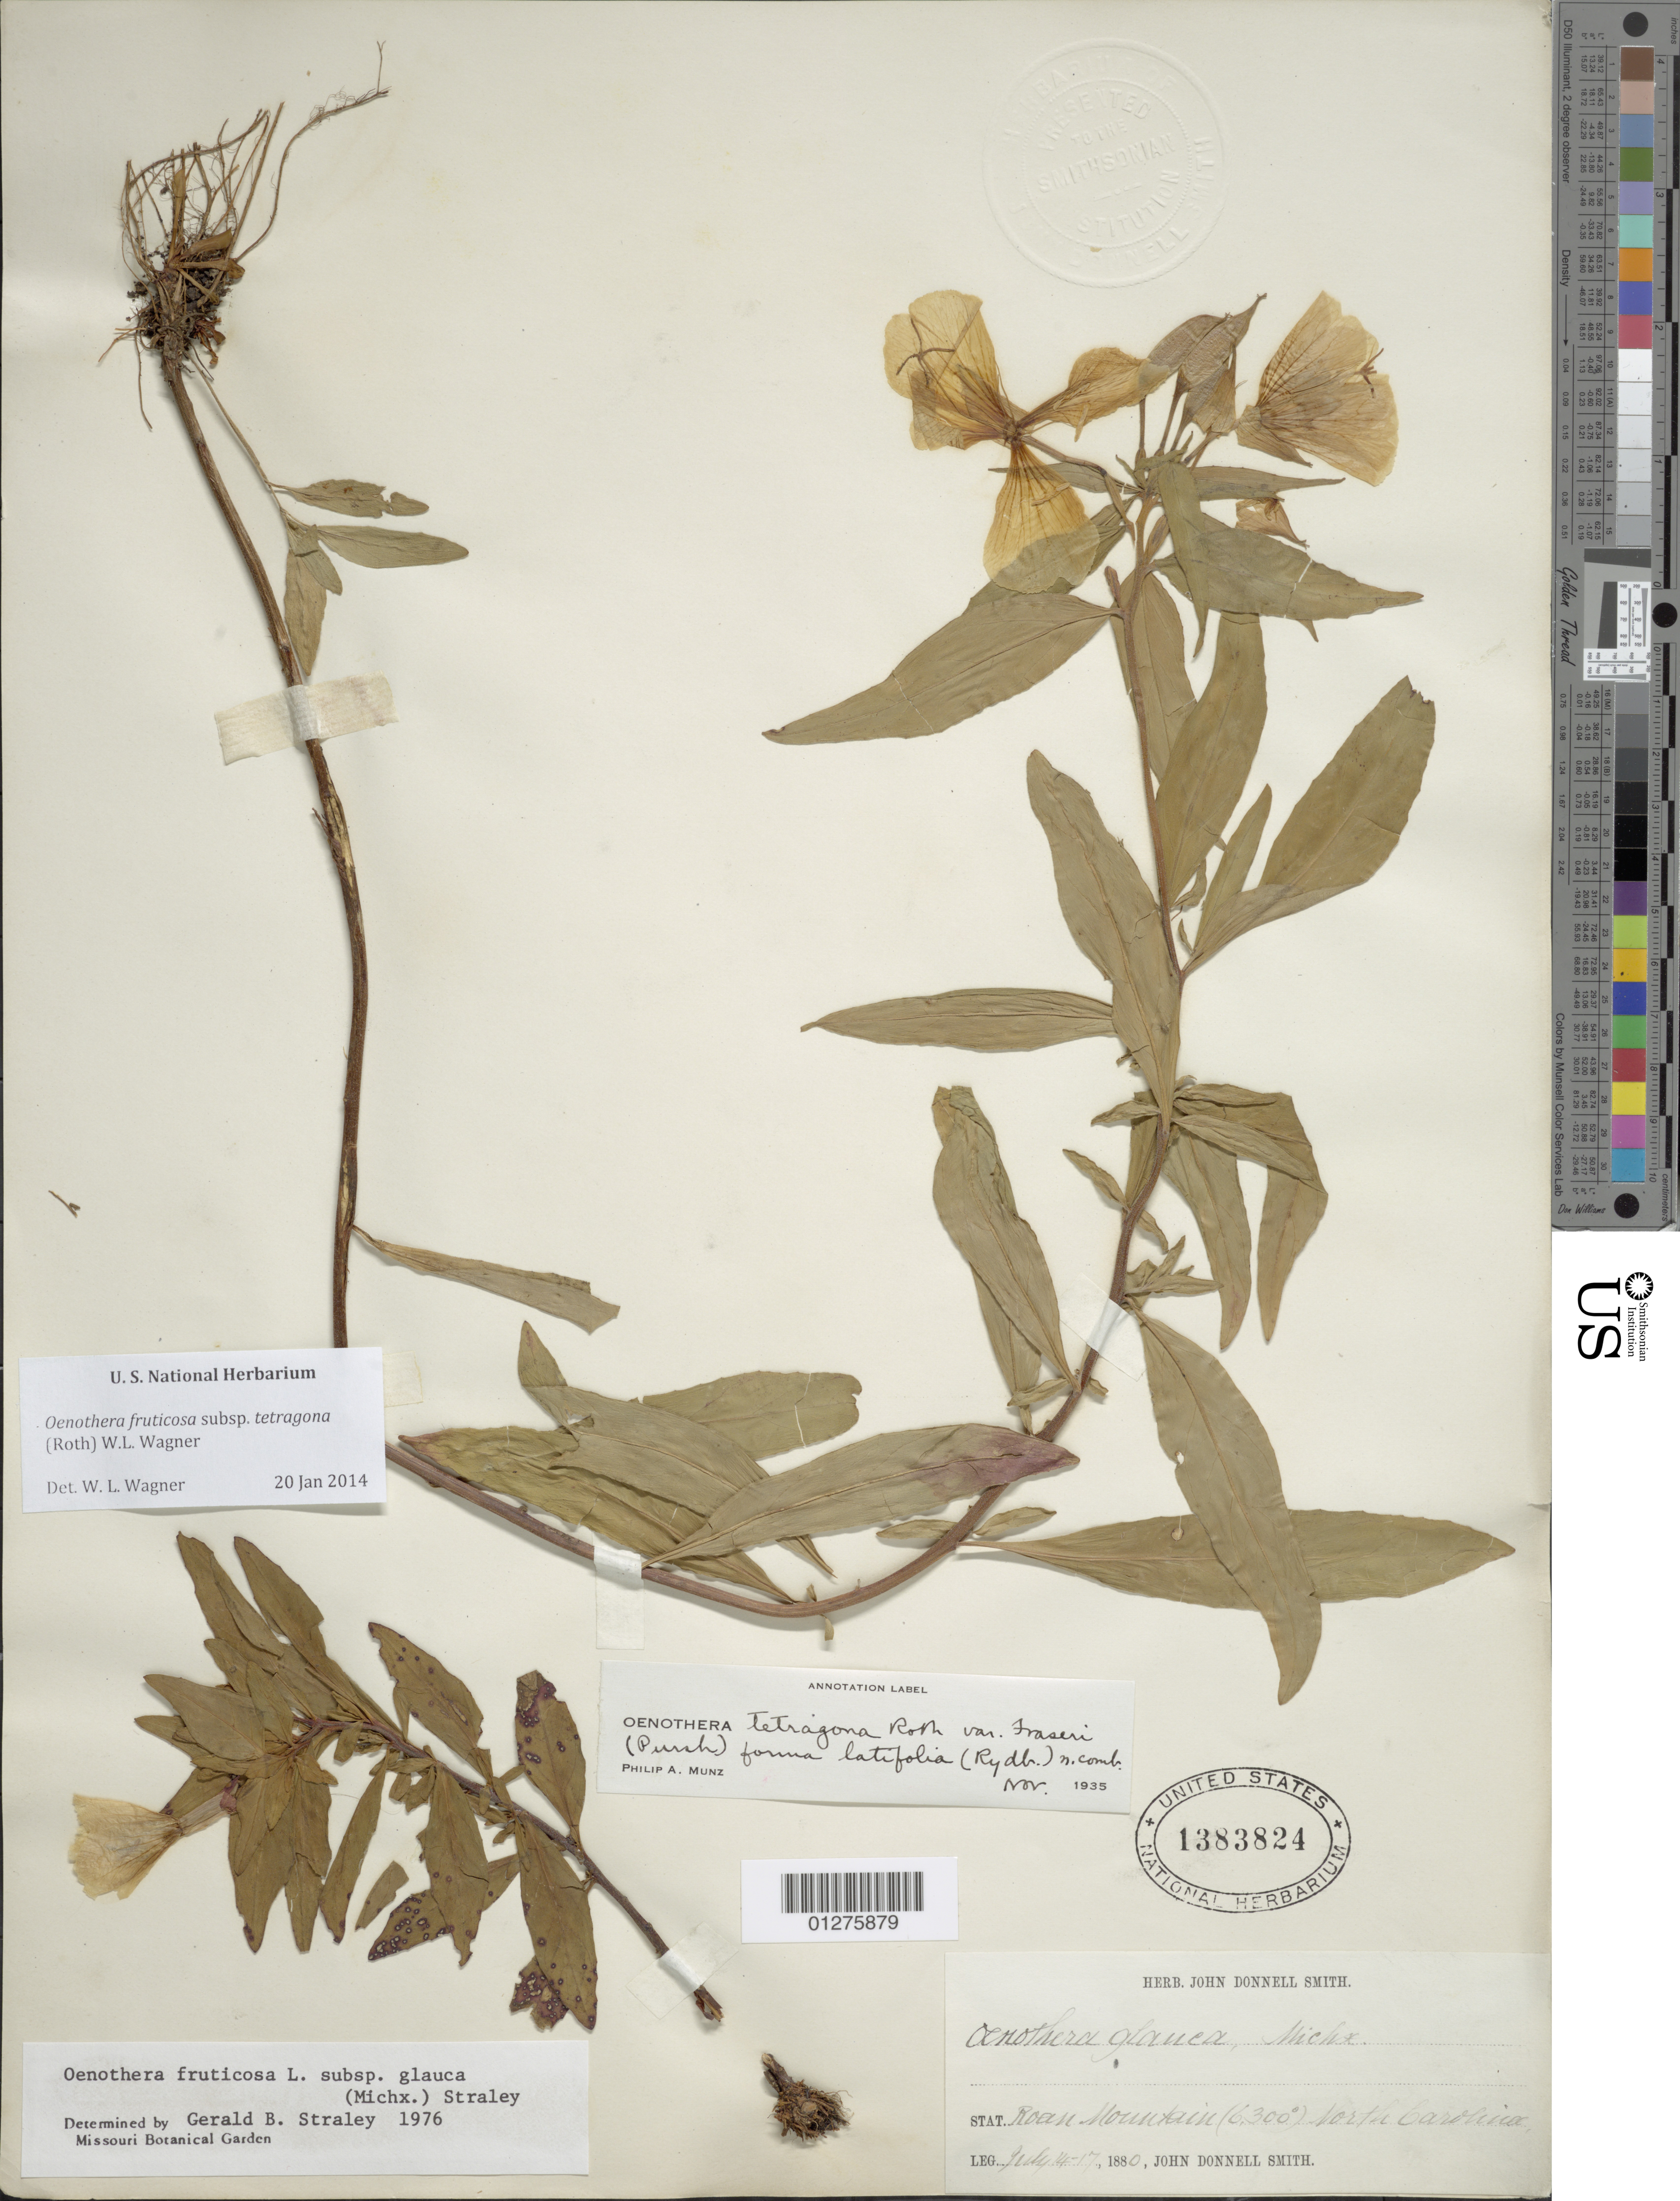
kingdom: Plantae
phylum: Tracheophyta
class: Magnoliopsida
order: Myrtales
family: Onagraceae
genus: Oenothera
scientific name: Oenothera fruticosa subsp. tetragona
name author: (Roth) W.L. Wagner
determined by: Wagner, W. L., (BOT), Smithsonian Institution - National Museum of Natural History (UNITED STATES)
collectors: J. Donnell Smith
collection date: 1880-07-14/1880-07-17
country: United States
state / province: North Carolina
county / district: Mitchell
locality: Roan Mountain.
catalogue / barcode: US 1383824